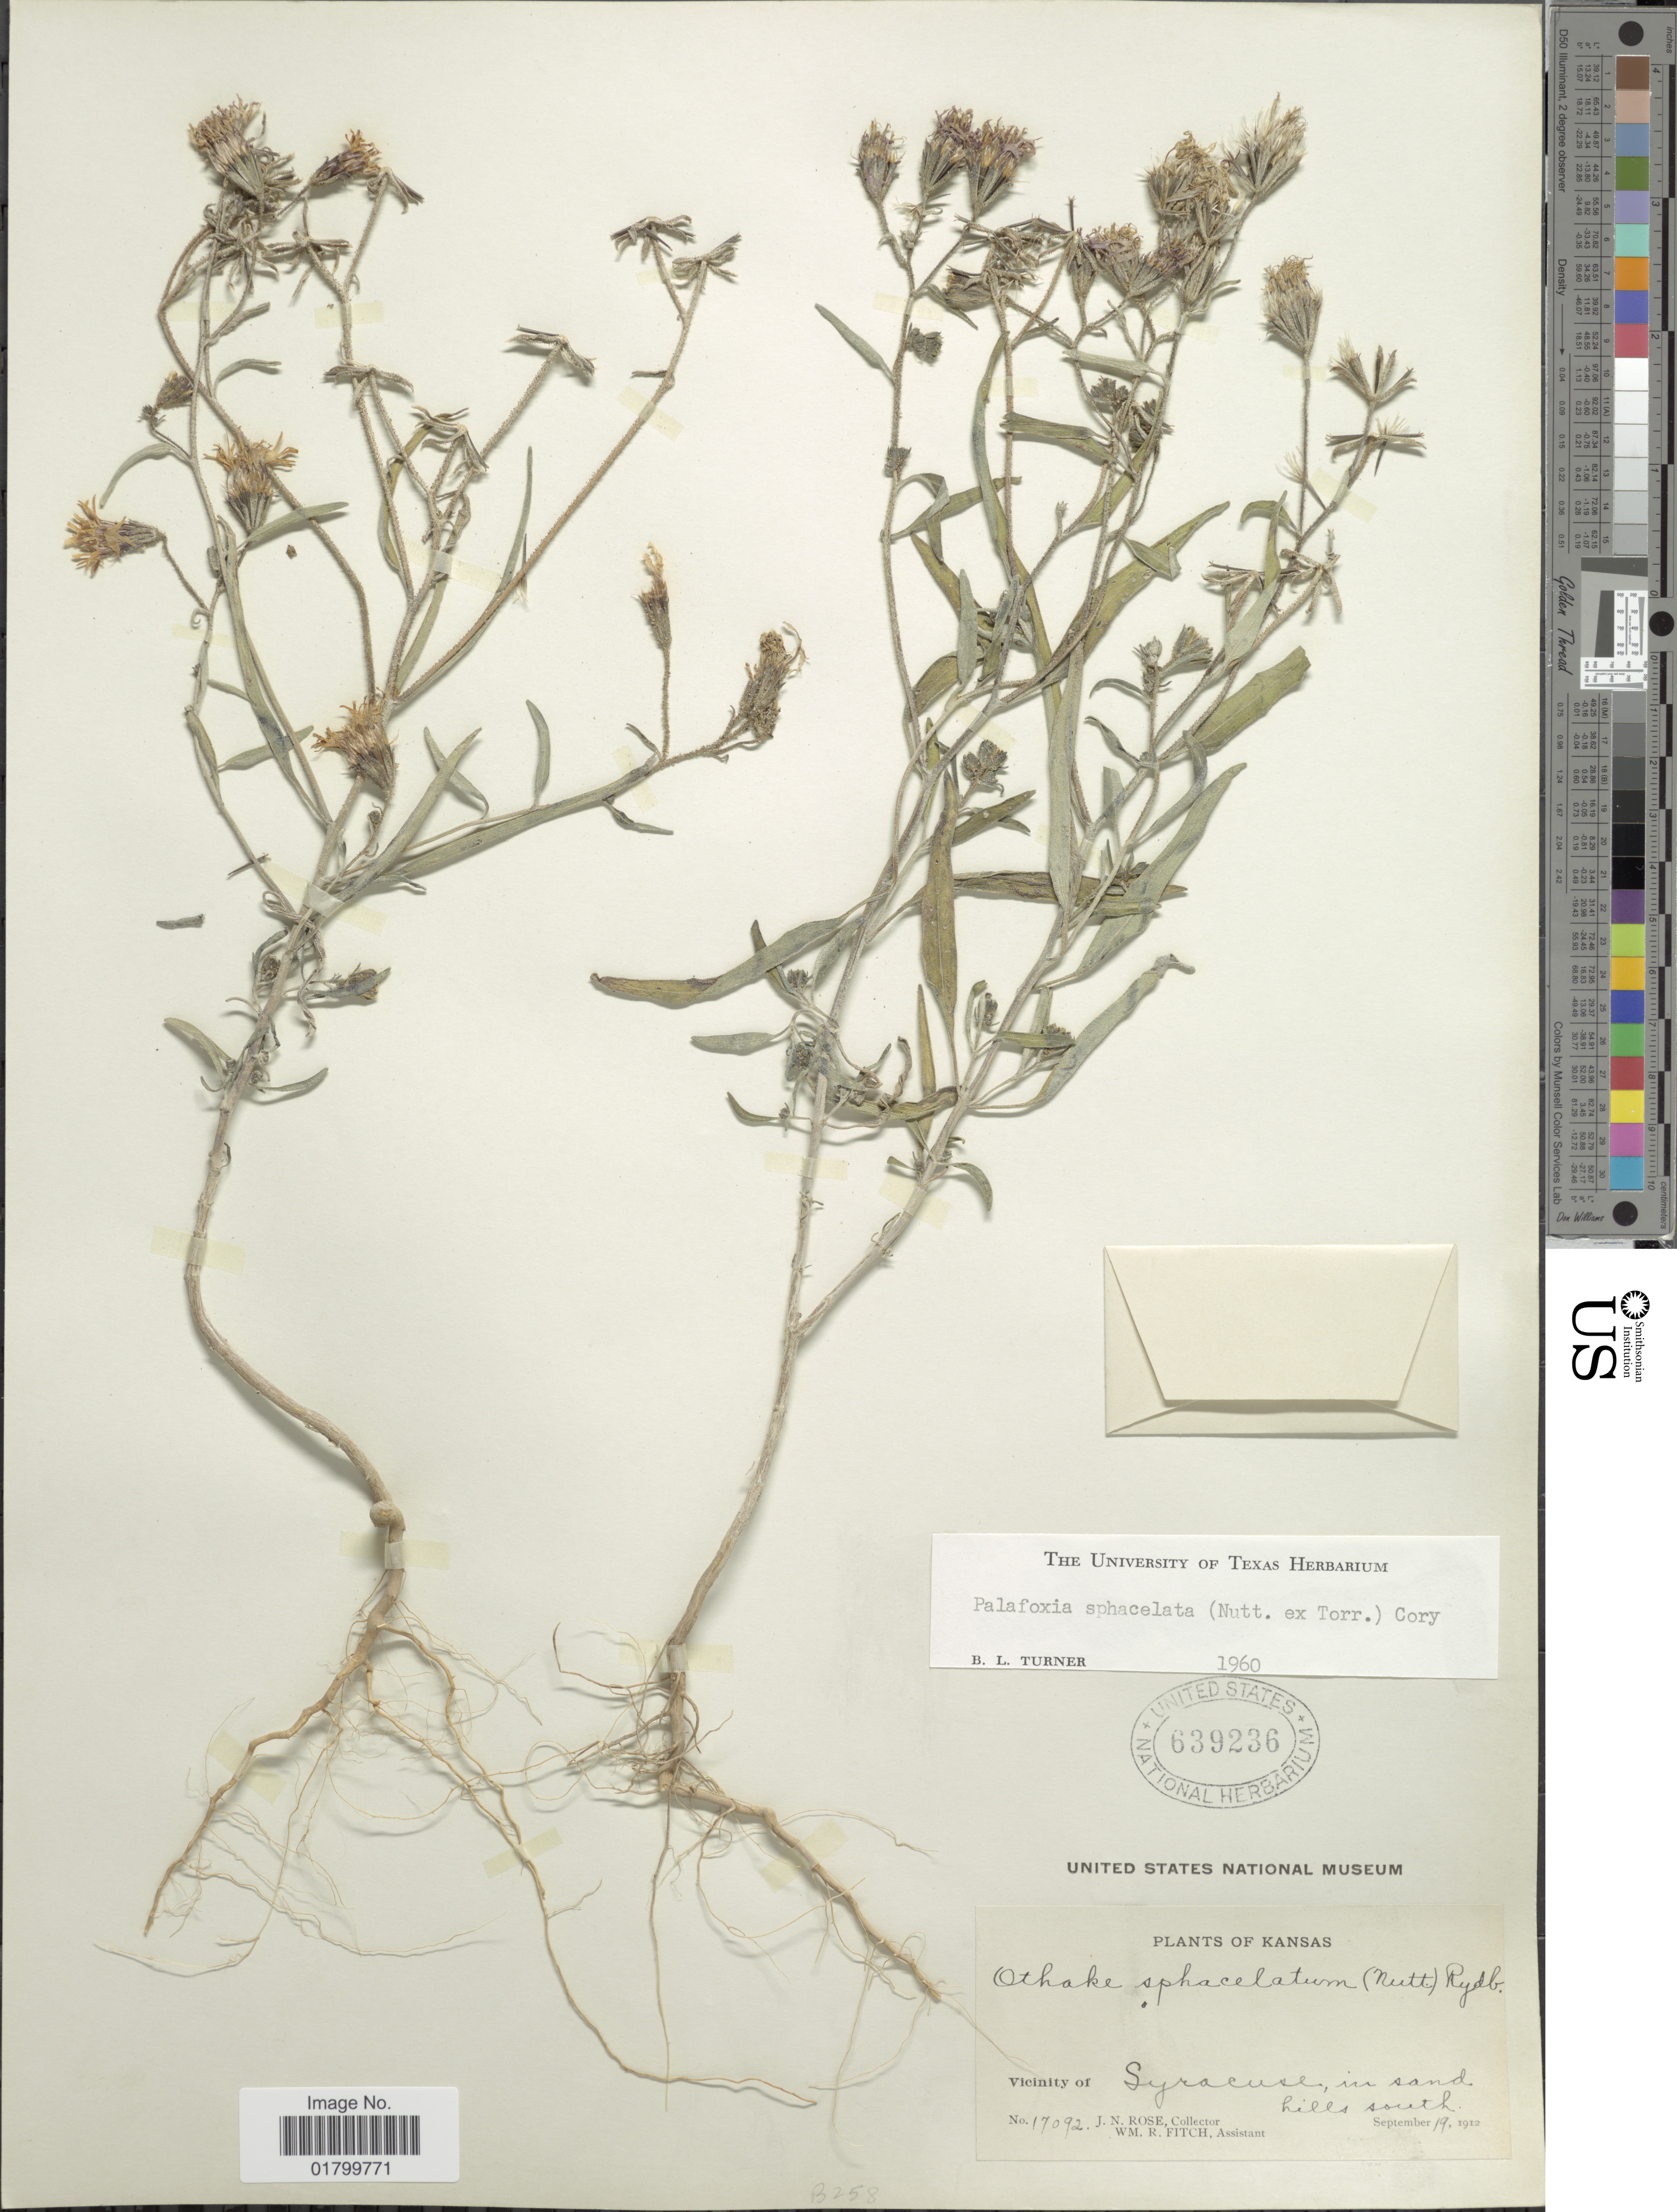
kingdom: Plantae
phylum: Tracheophyta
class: Magnoliopsida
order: Asterales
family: Asteraceae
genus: Palafoxia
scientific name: Palafoxia sphacelata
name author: (Nutt. ex Torr.) Cory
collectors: J. N. Rose & W. R. Fitch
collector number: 17092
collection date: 1912-09-19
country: United States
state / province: Kansas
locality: Vicinity of Syracuse, in sand hills south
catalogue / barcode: US 639236